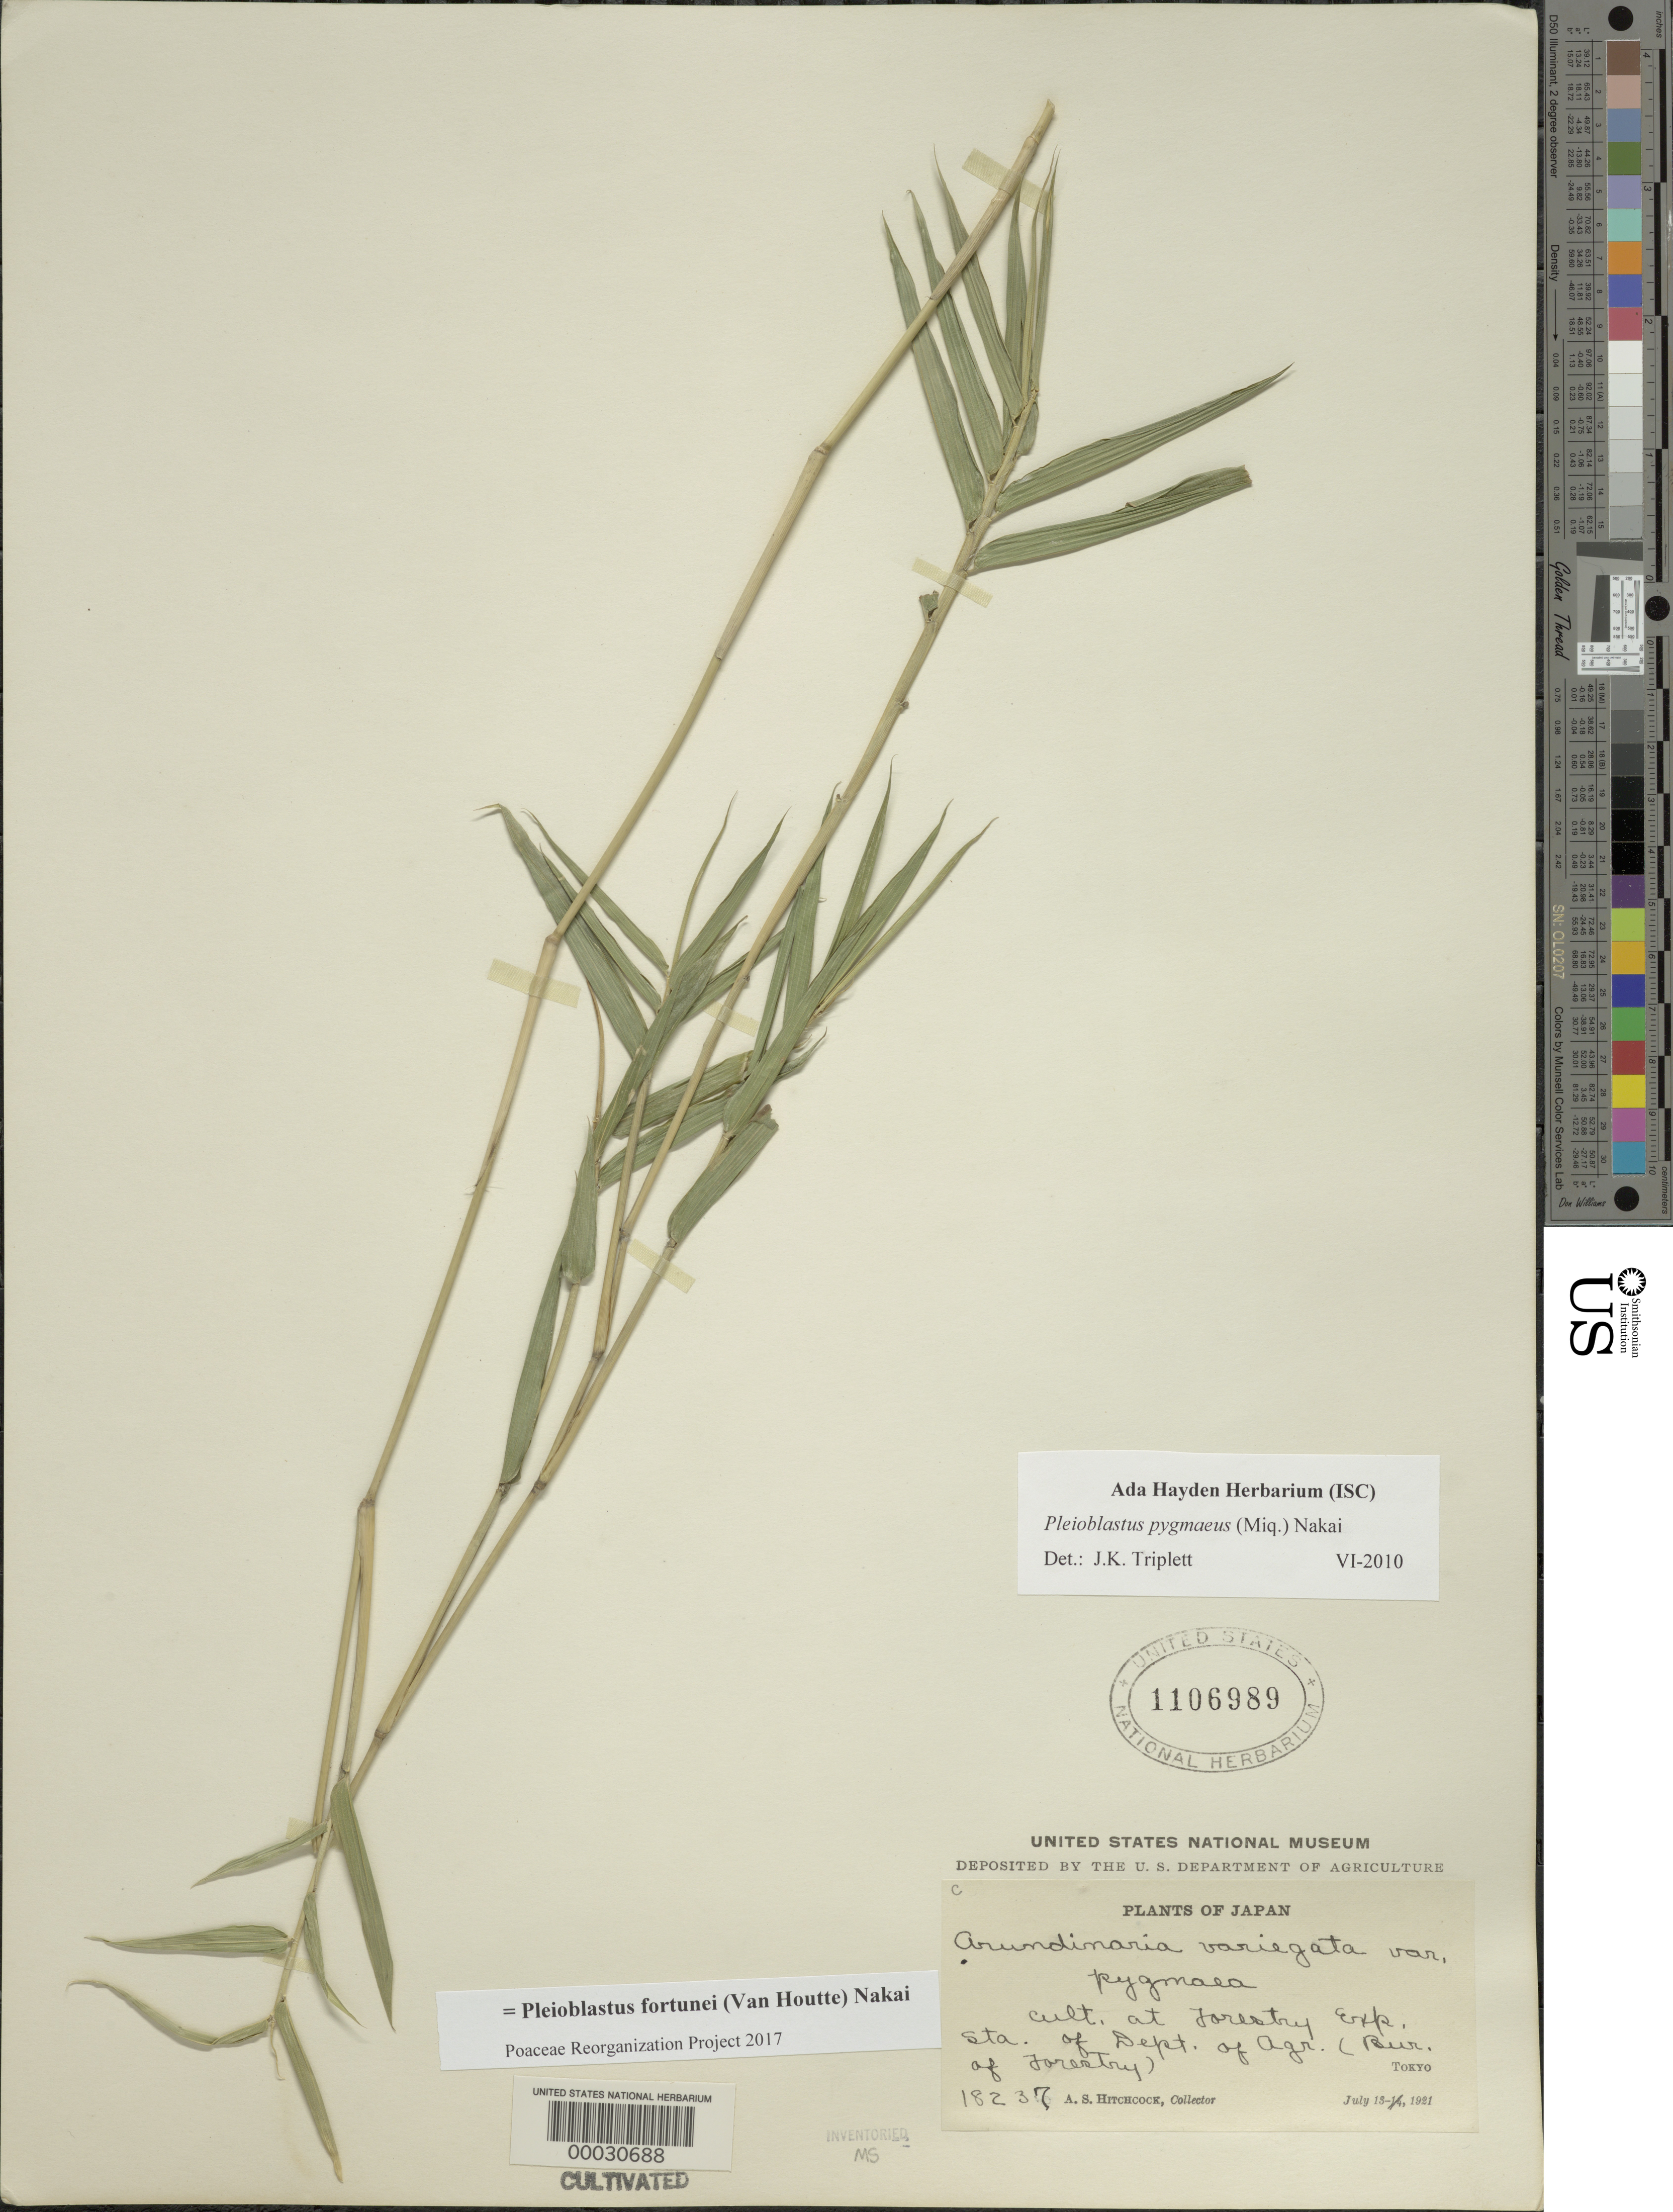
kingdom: Plantae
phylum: Tracheophyta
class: Liliopsida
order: Poales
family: Poaceae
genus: Pleioblastus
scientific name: Pleioblastus fortunei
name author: (Van Houtte) Nakai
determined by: Poaceae Reorganization Project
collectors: A. S. Hitchcock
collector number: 18237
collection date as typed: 13 Jul 1921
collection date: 1921-07-13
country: Japan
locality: Forest experimental station-tokyo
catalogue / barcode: US 1106989